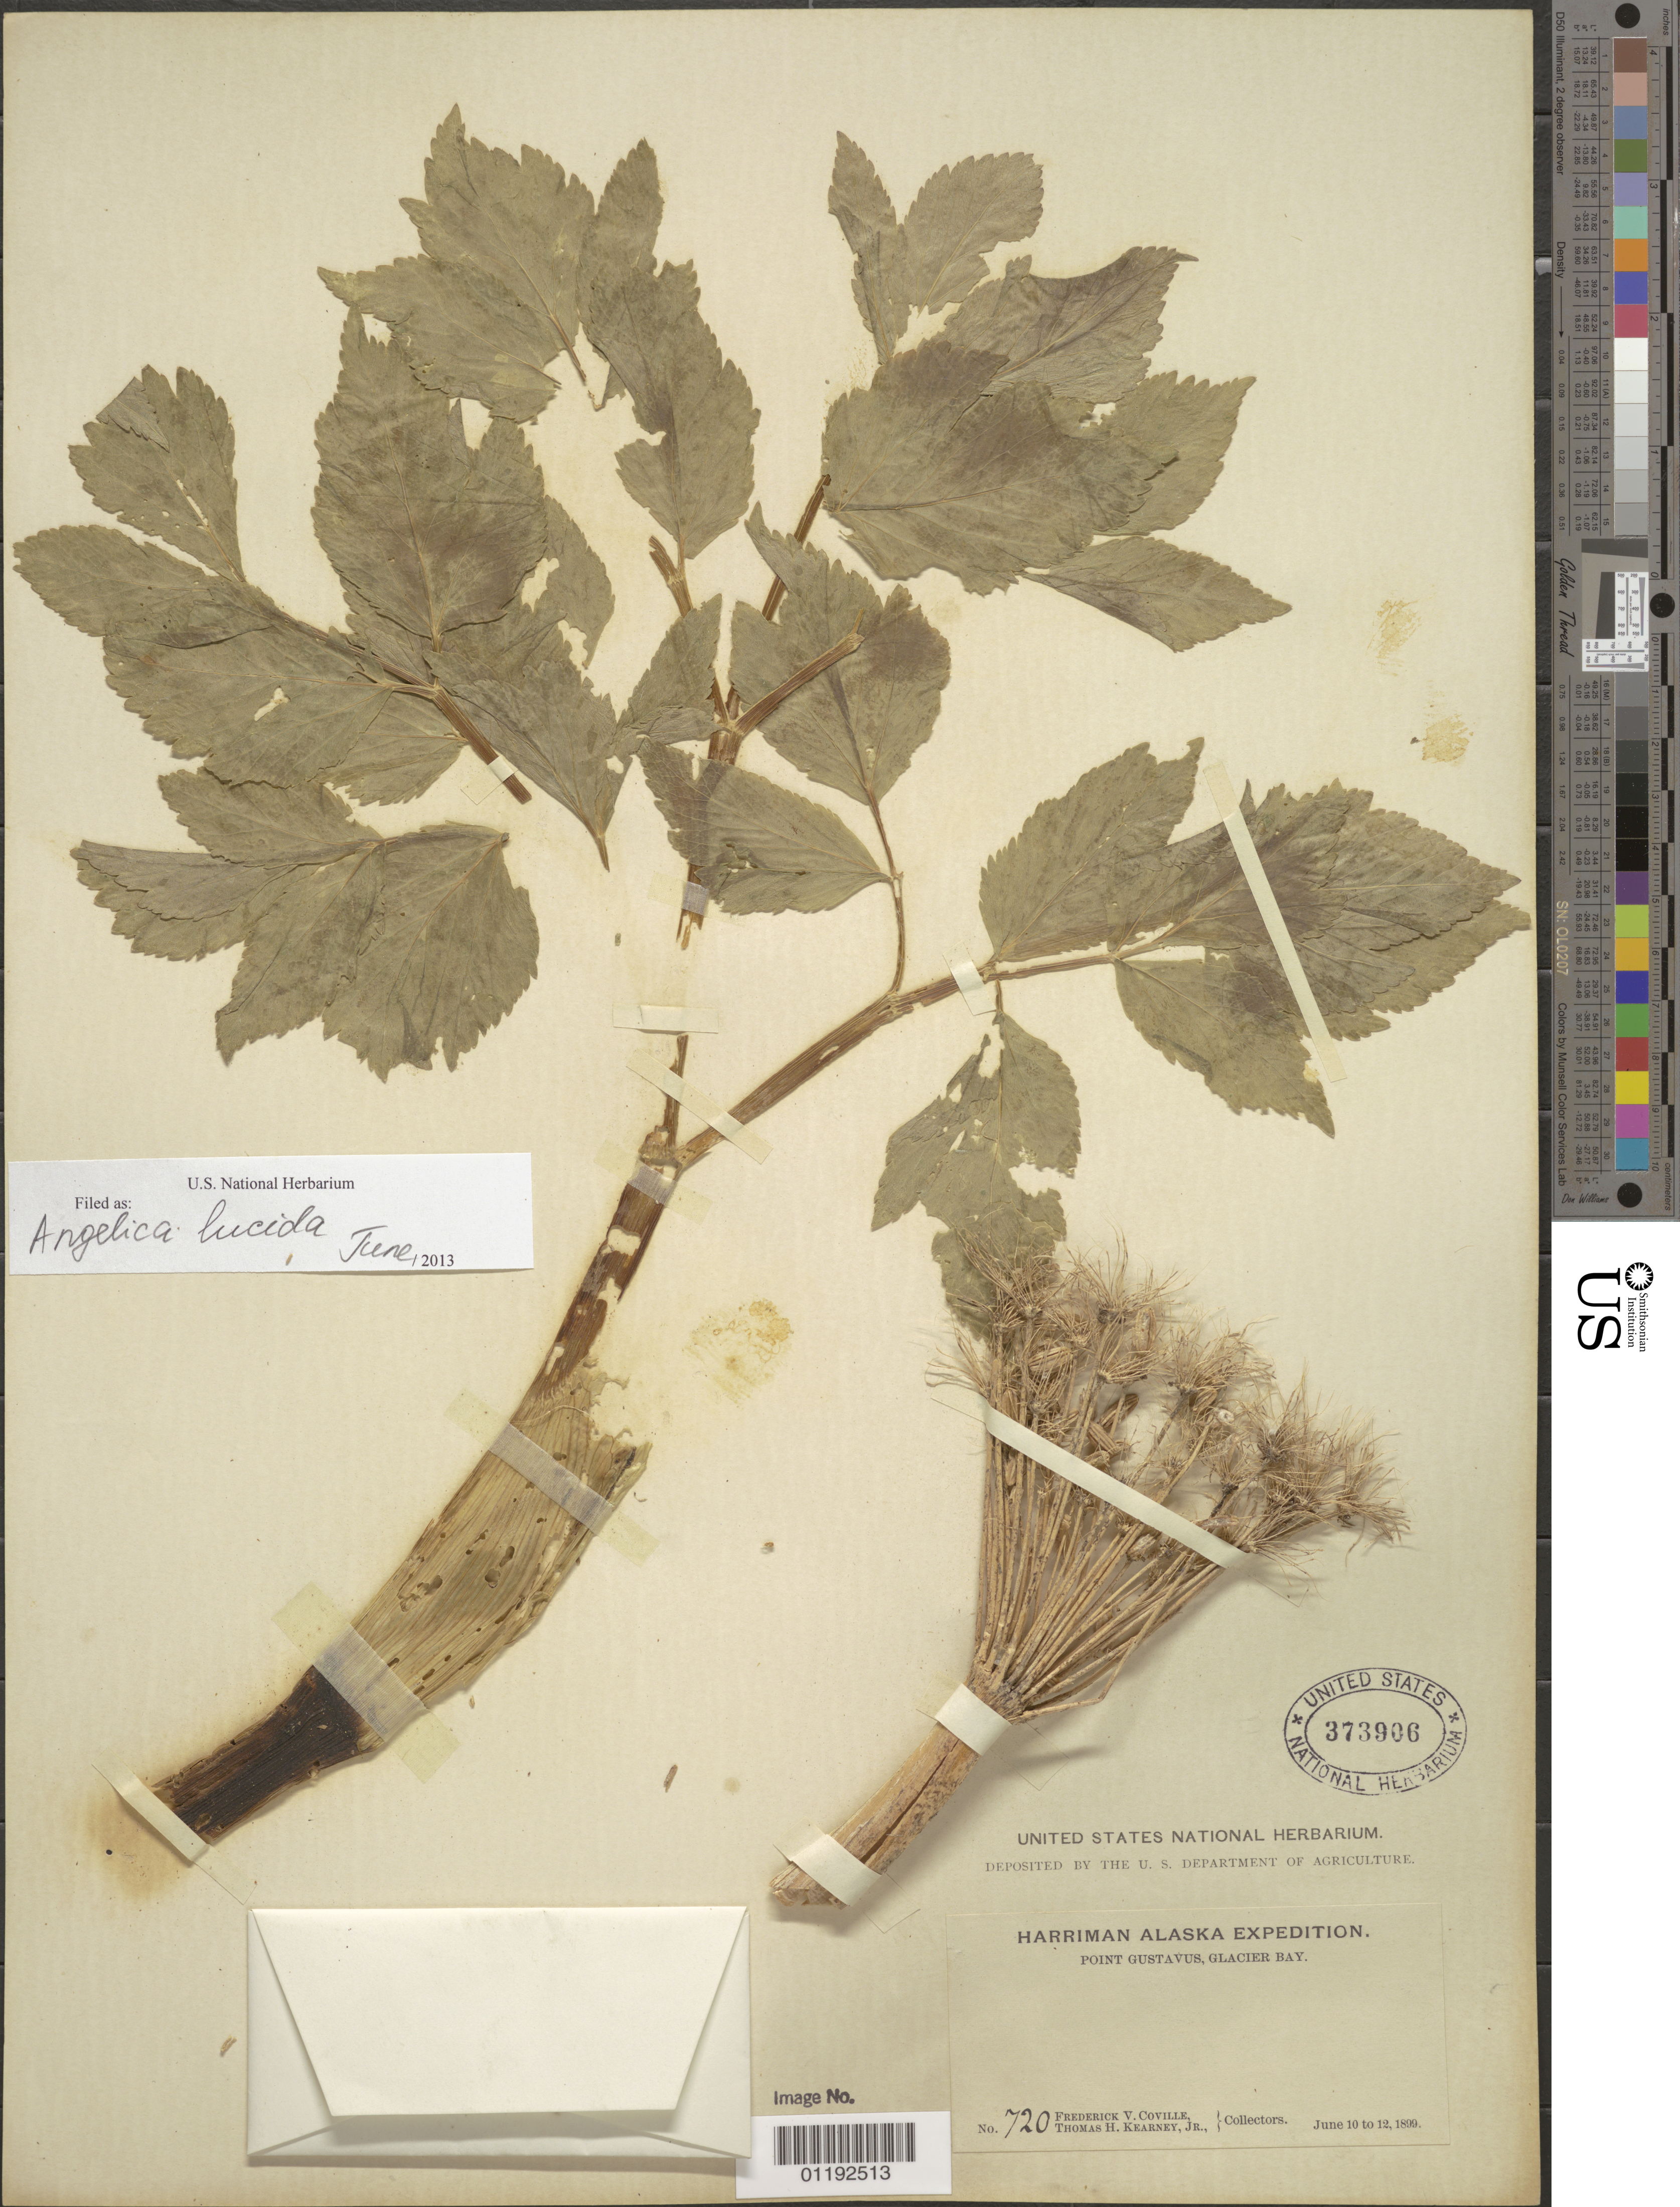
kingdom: Plantae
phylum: Tracheophyta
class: Magnoliopsida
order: Apiales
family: Apiaceae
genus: Angelica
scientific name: Angelica lucida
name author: L.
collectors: F. V. Coville & C. Kearney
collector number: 720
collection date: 1899-06-10/1899-06-12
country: United States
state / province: Alaska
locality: Point Gustavus, Glacier Bay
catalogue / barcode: US 373906